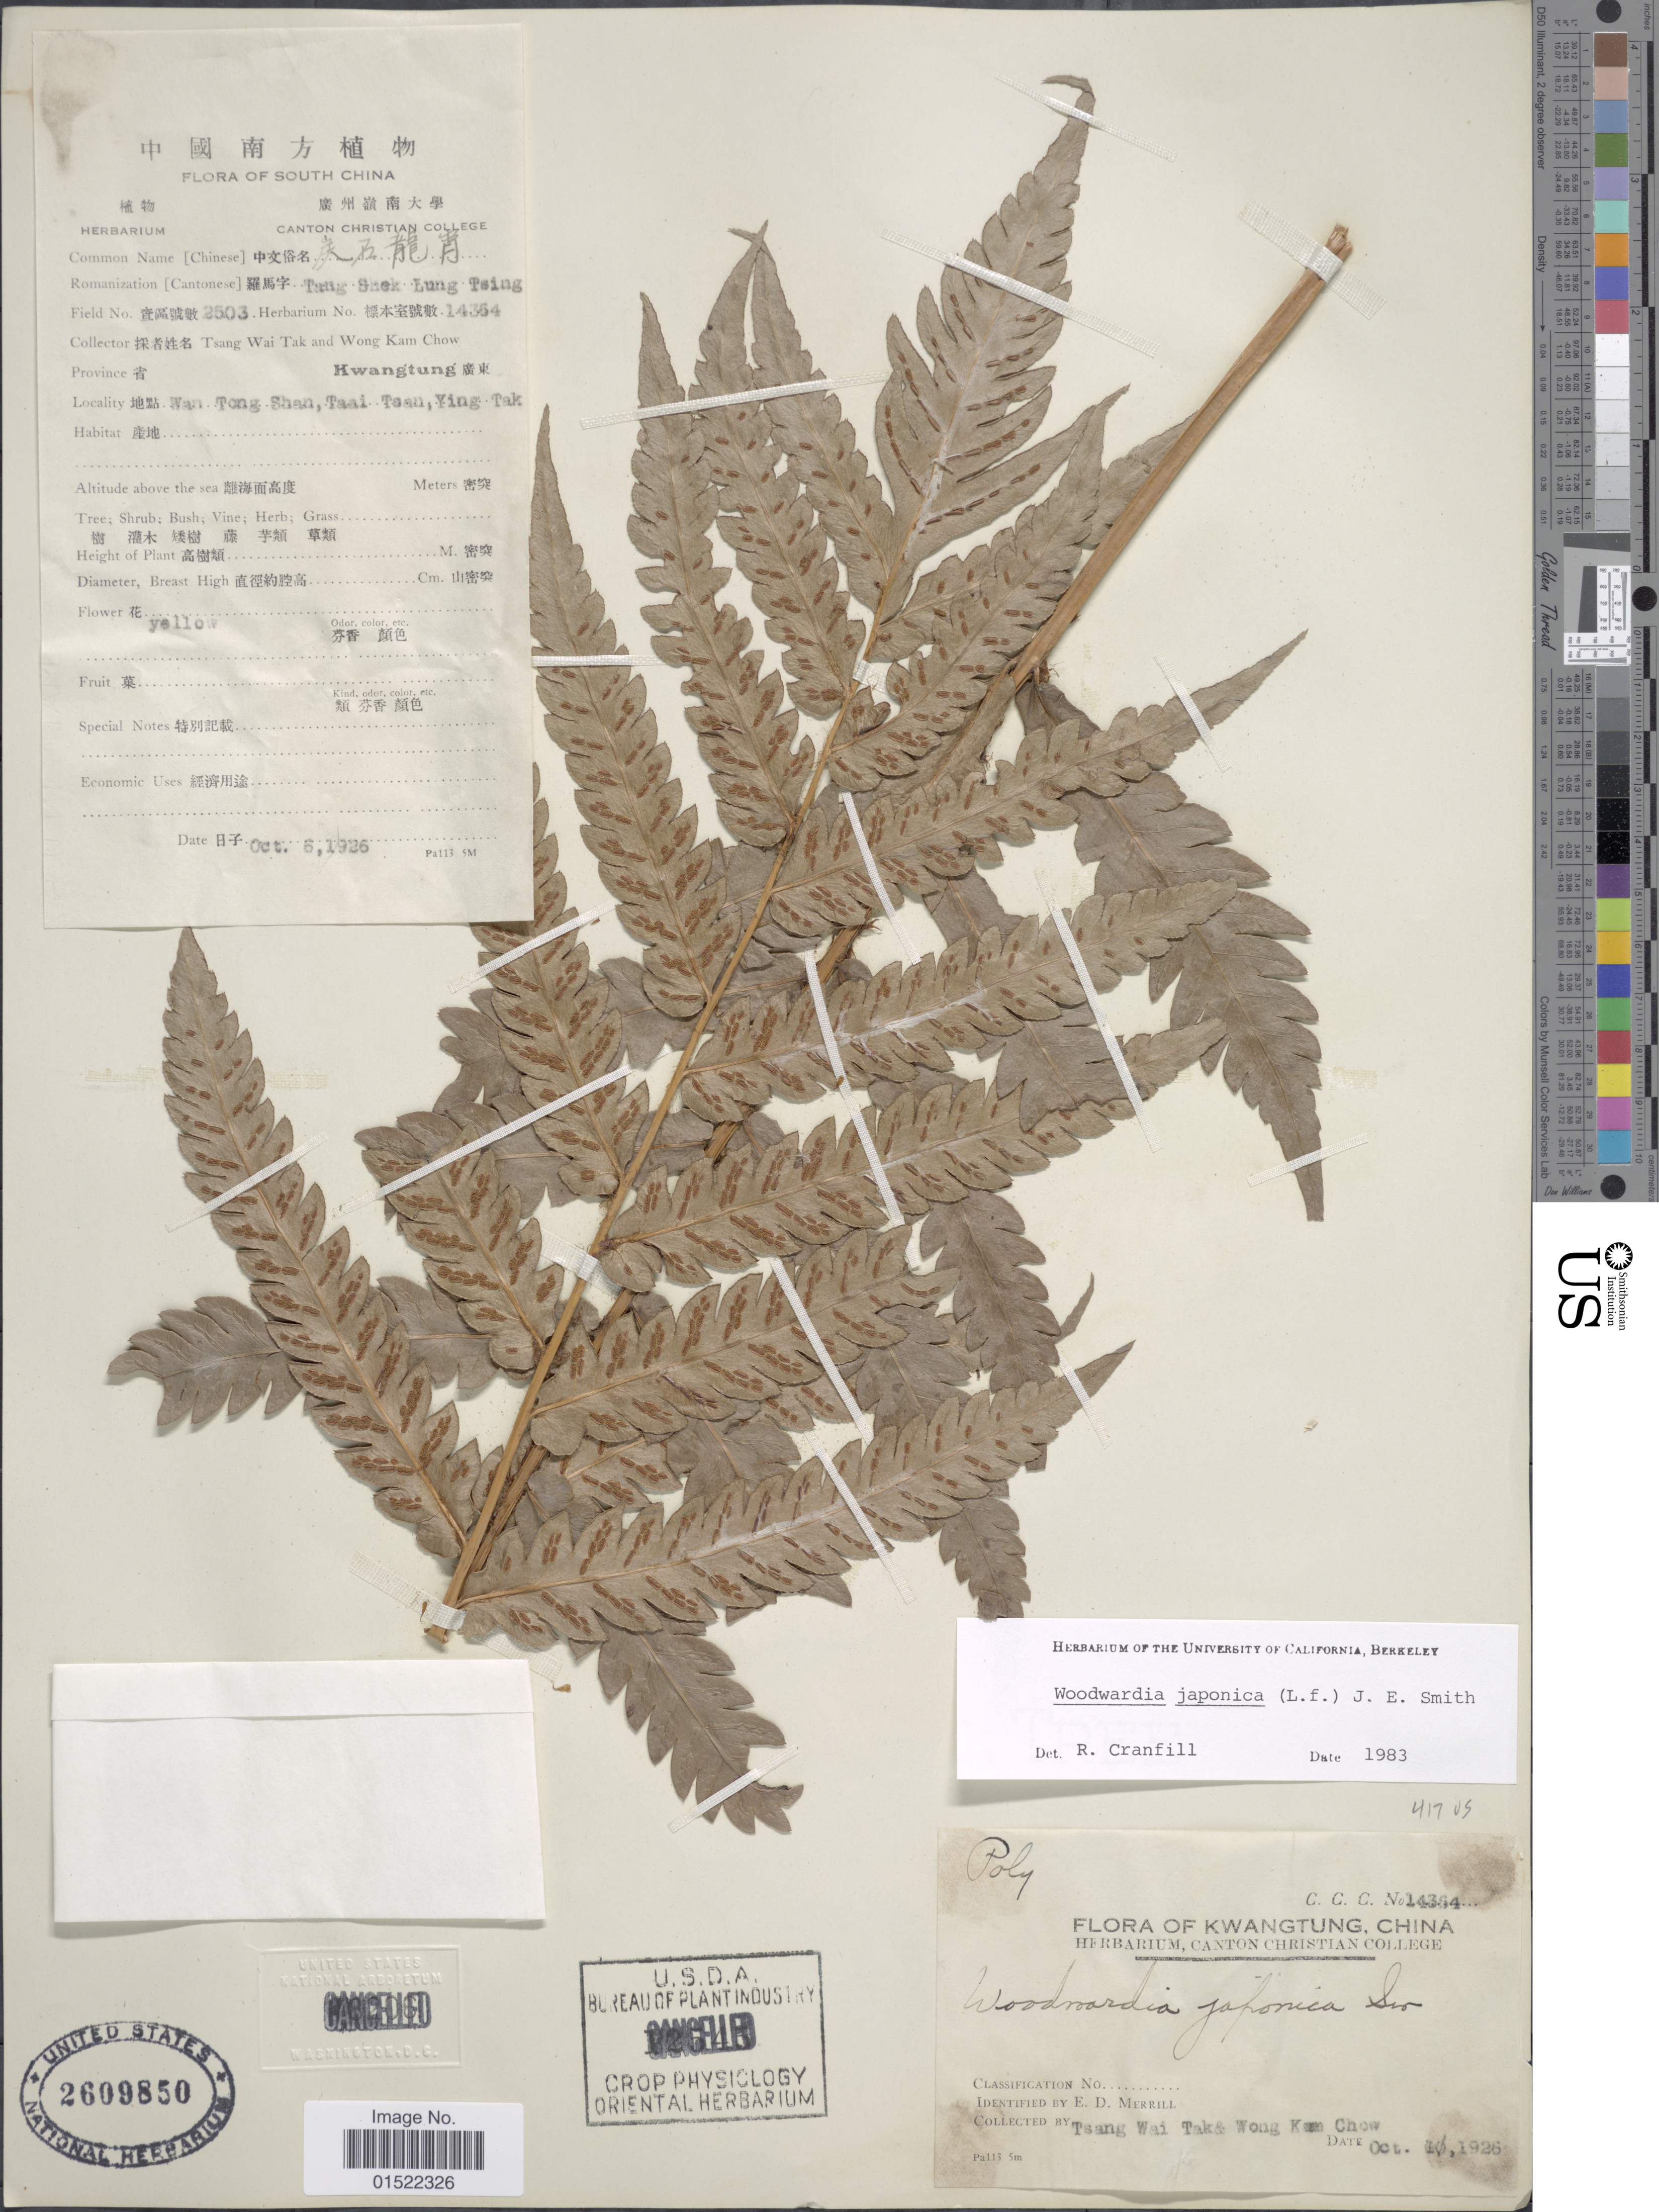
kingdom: Plantae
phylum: Tracheophyta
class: Polypodiopsida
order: Polypodiales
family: Blechnaceae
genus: Woodwardia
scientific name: Woodwardia japonica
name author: (L. f.) Sm.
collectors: W. T. Tsang & K. C. Wong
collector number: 14364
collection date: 1926-10-06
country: China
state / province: Guangdong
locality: South China, Province Kwangtung, Wan Tong Shan, Taai Tsau, Ying Tak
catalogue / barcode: US 2609850